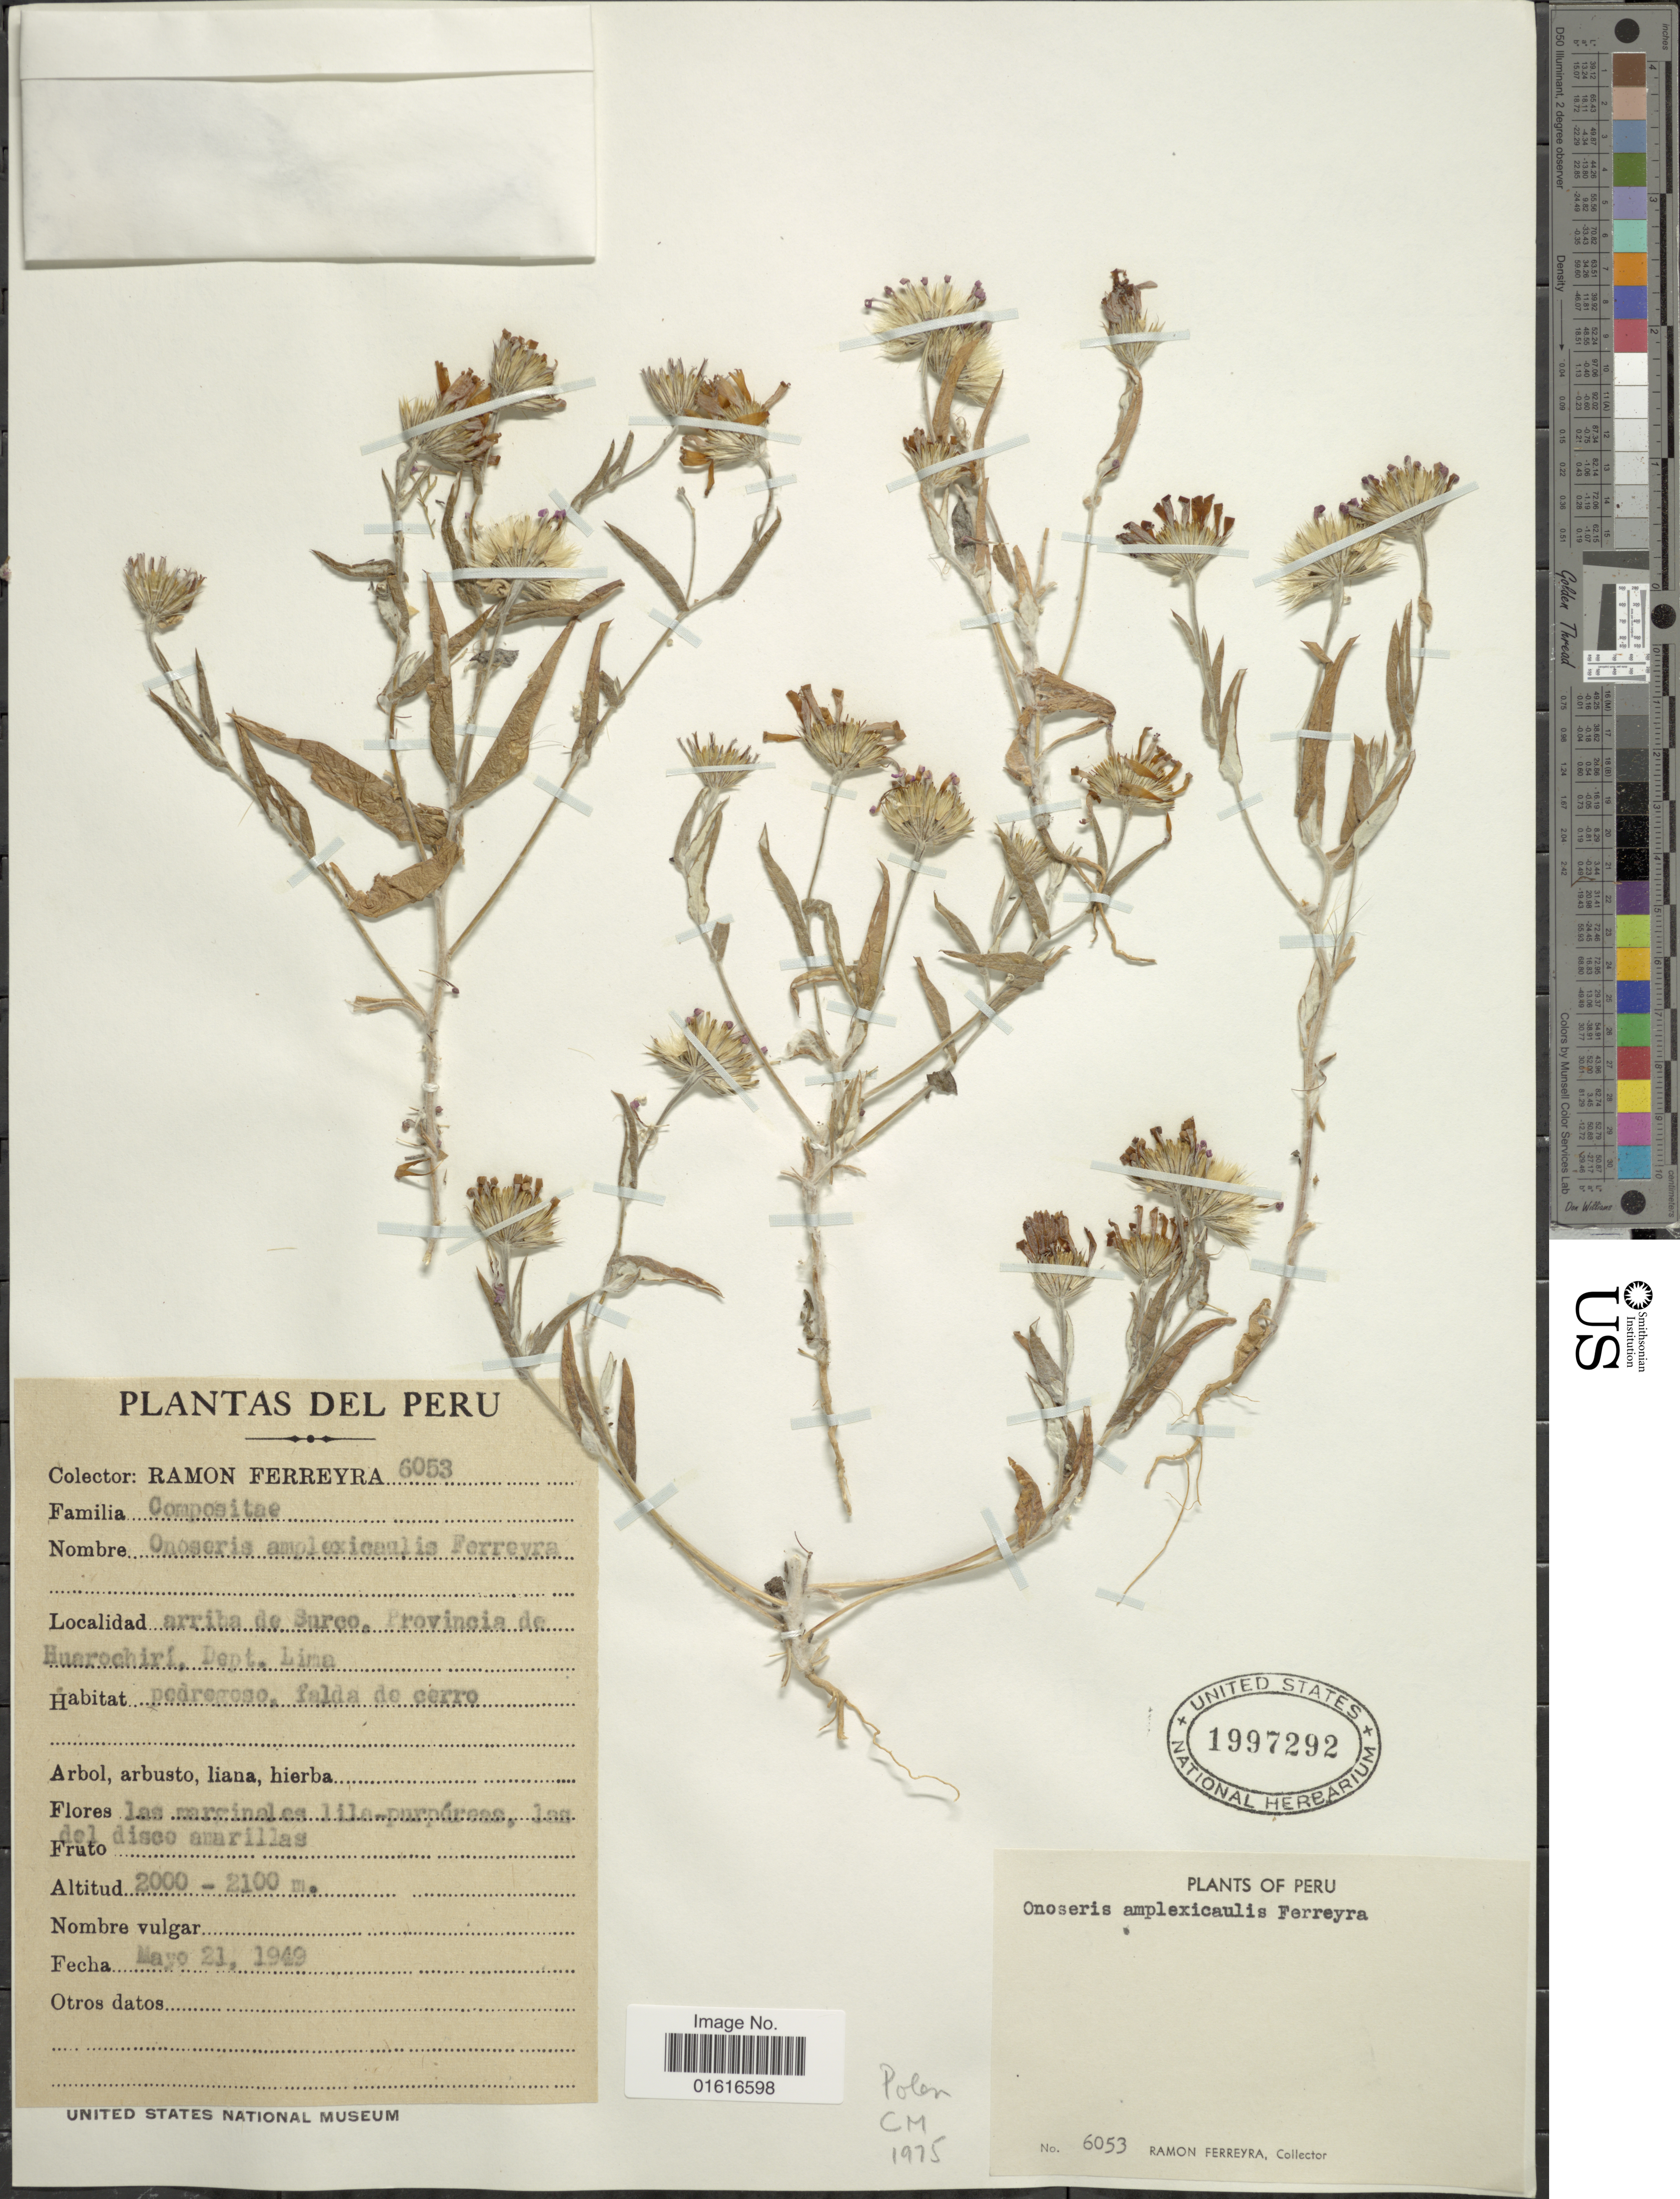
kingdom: Plantae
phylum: Tracheophyta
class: Magnoliopsida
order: Asterales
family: Asteraceae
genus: Onoseris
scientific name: Onoseris amplexicaulis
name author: Ferreyra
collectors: R. A. Ferreyra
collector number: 6053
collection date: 1949-05-21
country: Peru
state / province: Lima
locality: Arriba de Surco, Provincia de Huarochiri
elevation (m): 2000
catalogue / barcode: US 1997292